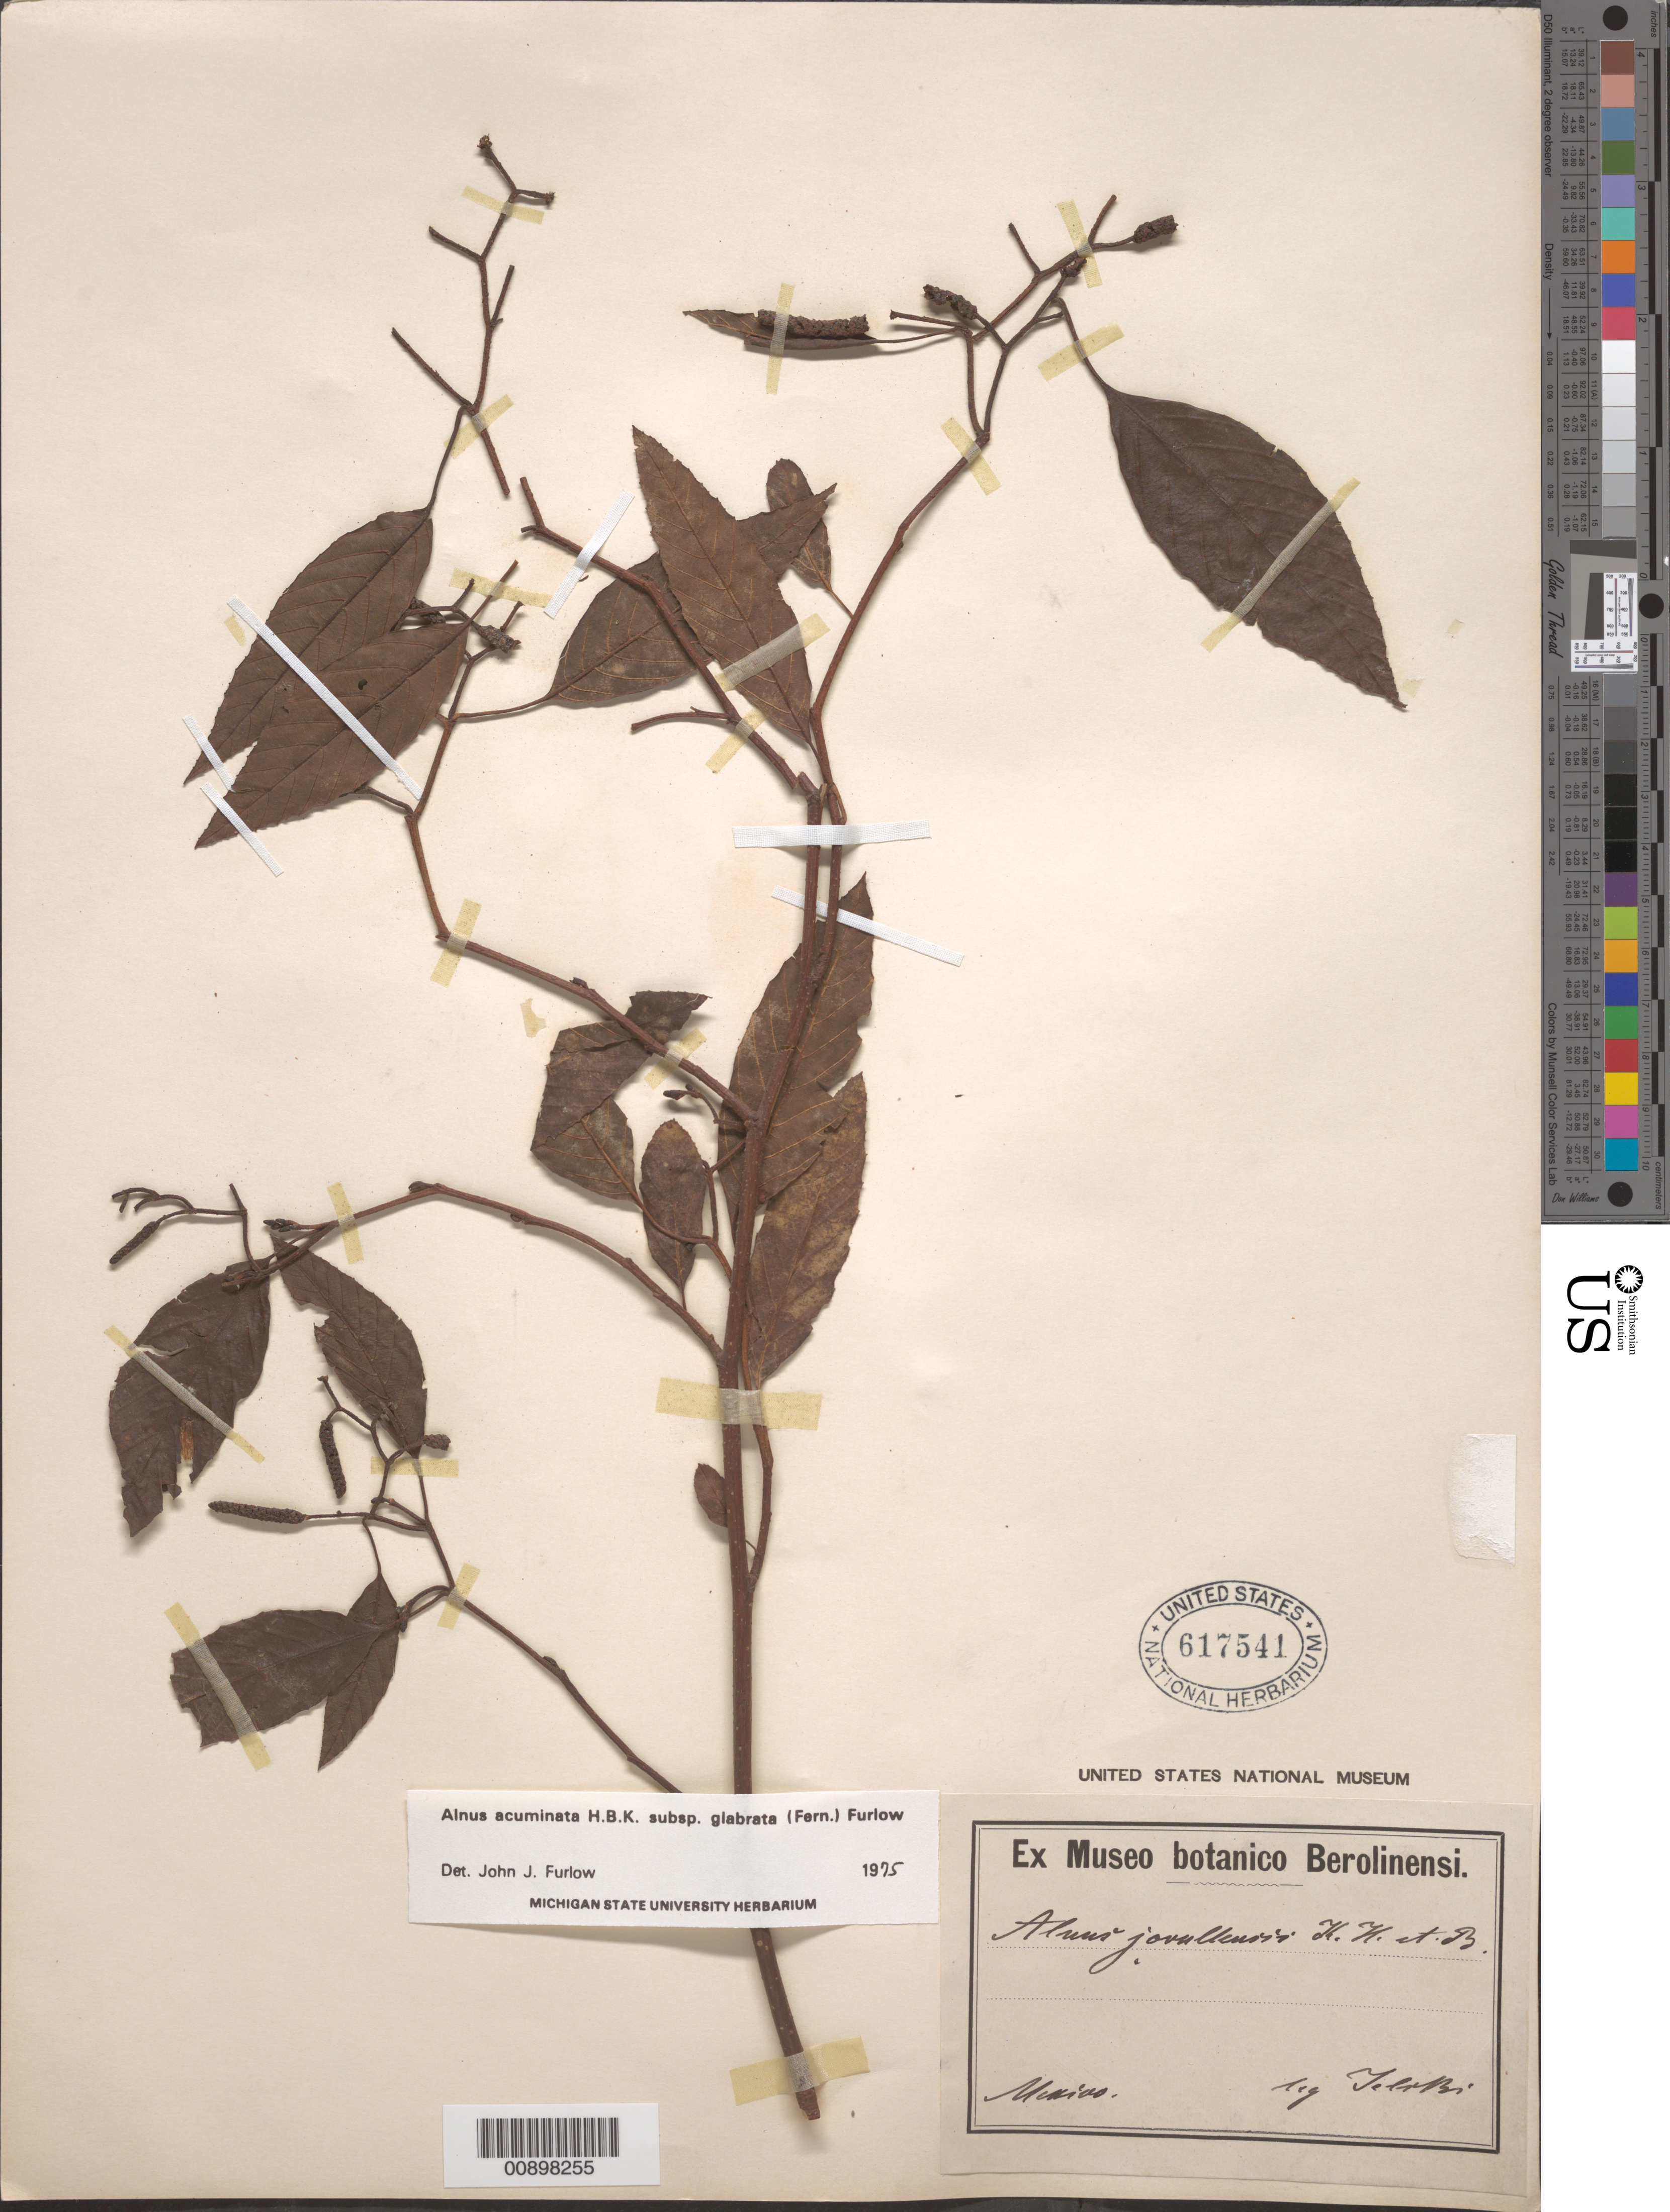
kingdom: Plantae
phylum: Tracheophyta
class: Magnoliopsida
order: Fagales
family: Betulaceae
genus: Alnus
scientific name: Alnus acuminata subsp. glabrata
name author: (Fernald) Furlow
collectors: -. Jelski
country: Mexico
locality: Mexico.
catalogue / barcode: US 617541